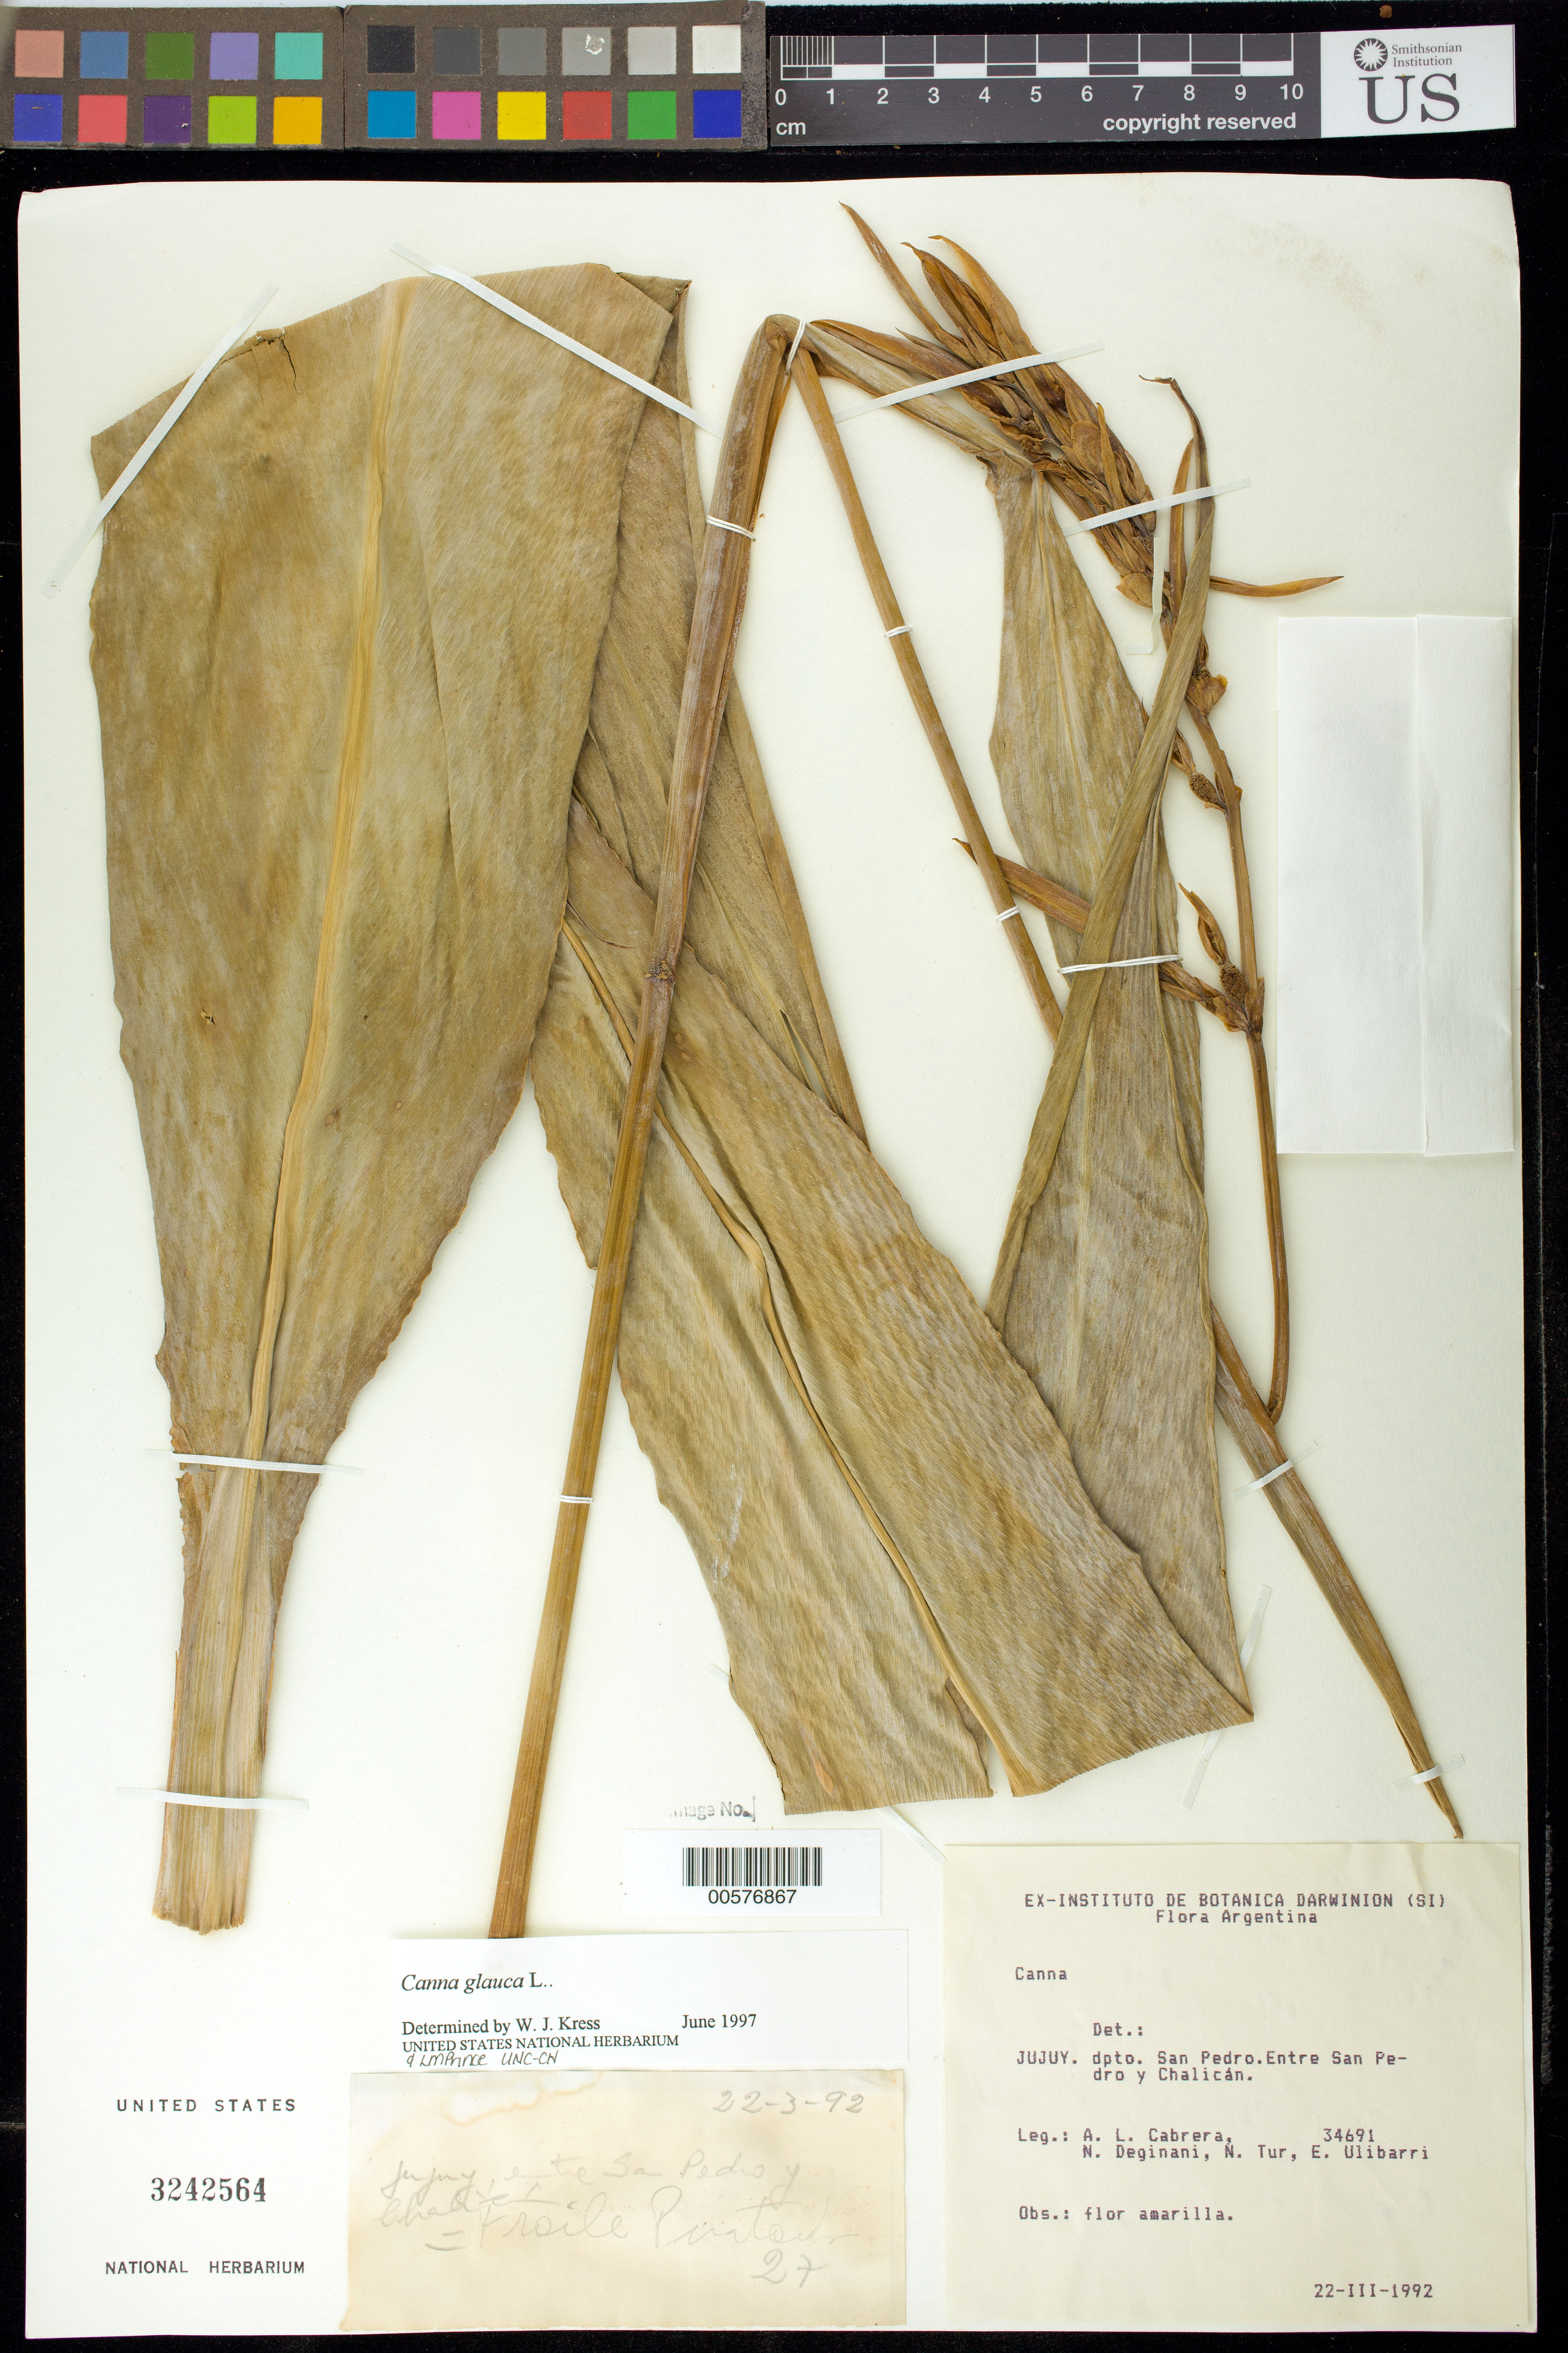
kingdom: Plantae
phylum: Tracheophyta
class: Liliopsida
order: Zingiberales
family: Cannaceae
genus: Canna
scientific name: Canna glauca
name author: L.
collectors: A. L. Cabrera, N. Deginani, N. Tur & E. Ulibarri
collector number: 34691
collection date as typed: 22 Mar 1992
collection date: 1992-03-22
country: Argentina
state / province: Jujuy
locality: San Pedro, between San Pedro and Chalican.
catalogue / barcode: US 3242564